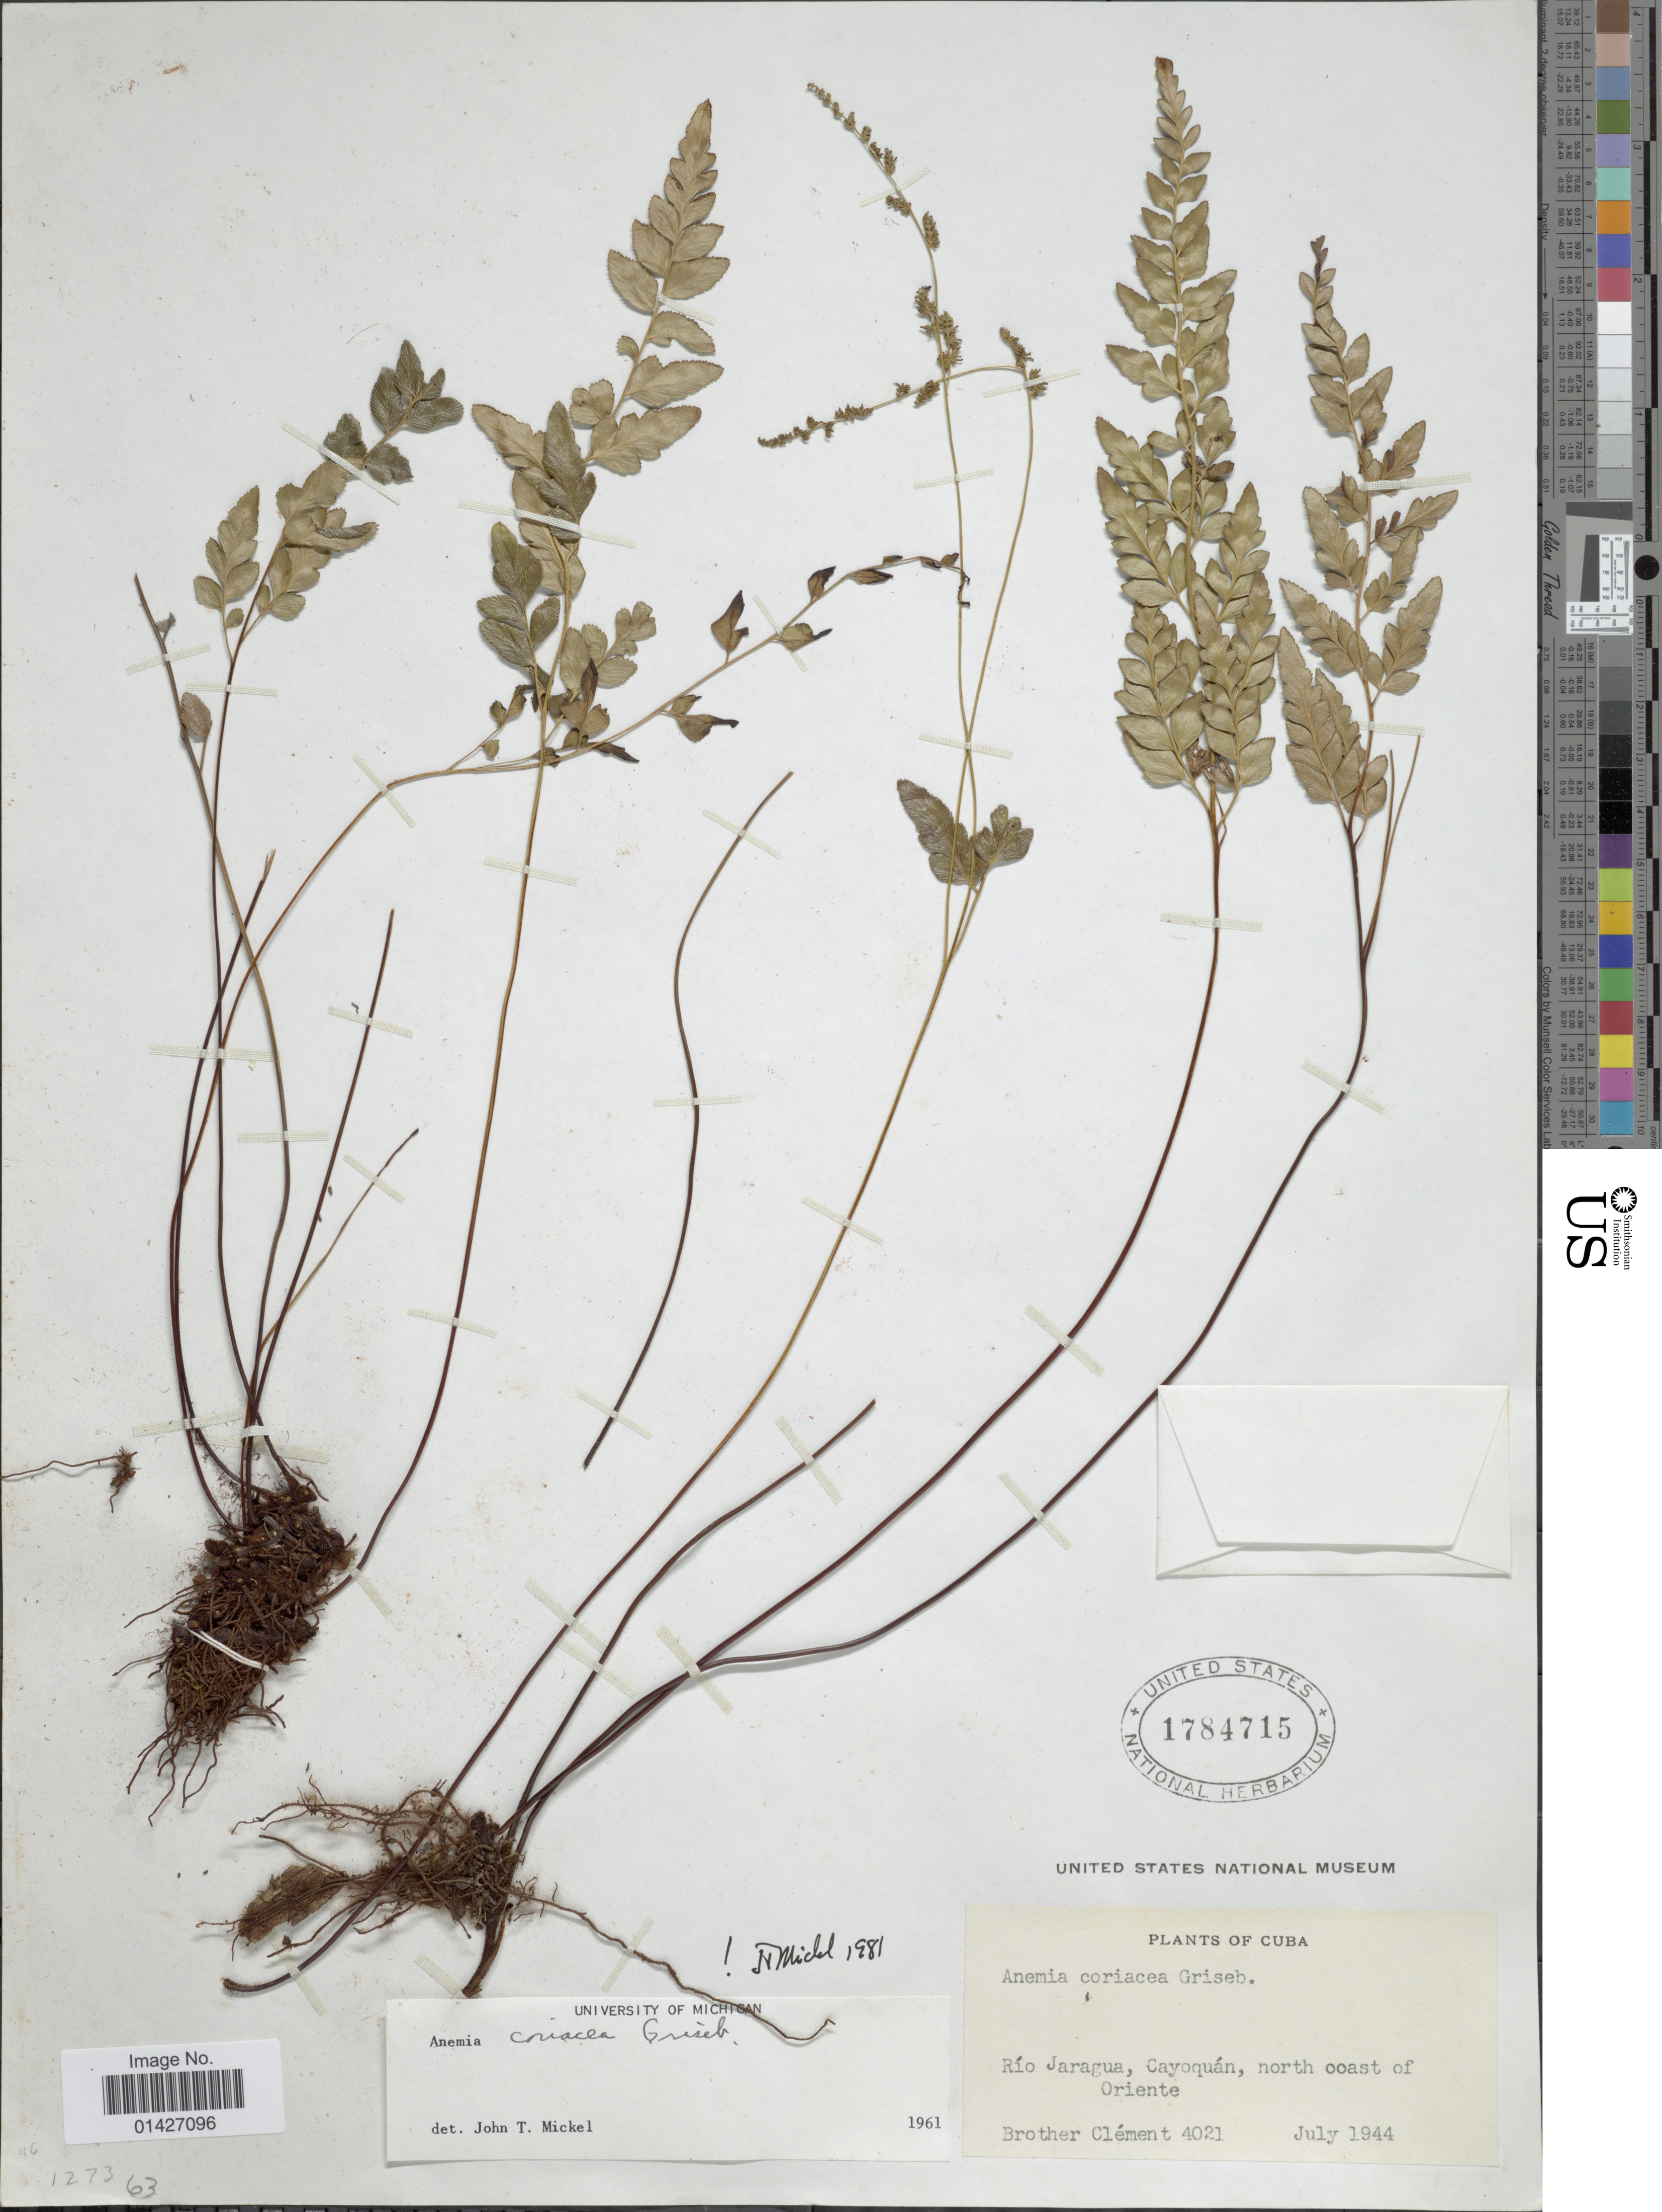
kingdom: Plantae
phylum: Tracheophyta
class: Polypodiopsida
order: Schizaeales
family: Anemiaceae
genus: Anemia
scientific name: Anemia coriacea f. coriacea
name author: Griseb.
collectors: B. Clement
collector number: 4021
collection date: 1944-07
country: Cuba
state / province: Oriente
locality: Río Jaragua, Cayoquán, north coast of Oriente.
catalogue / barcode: US 1784715